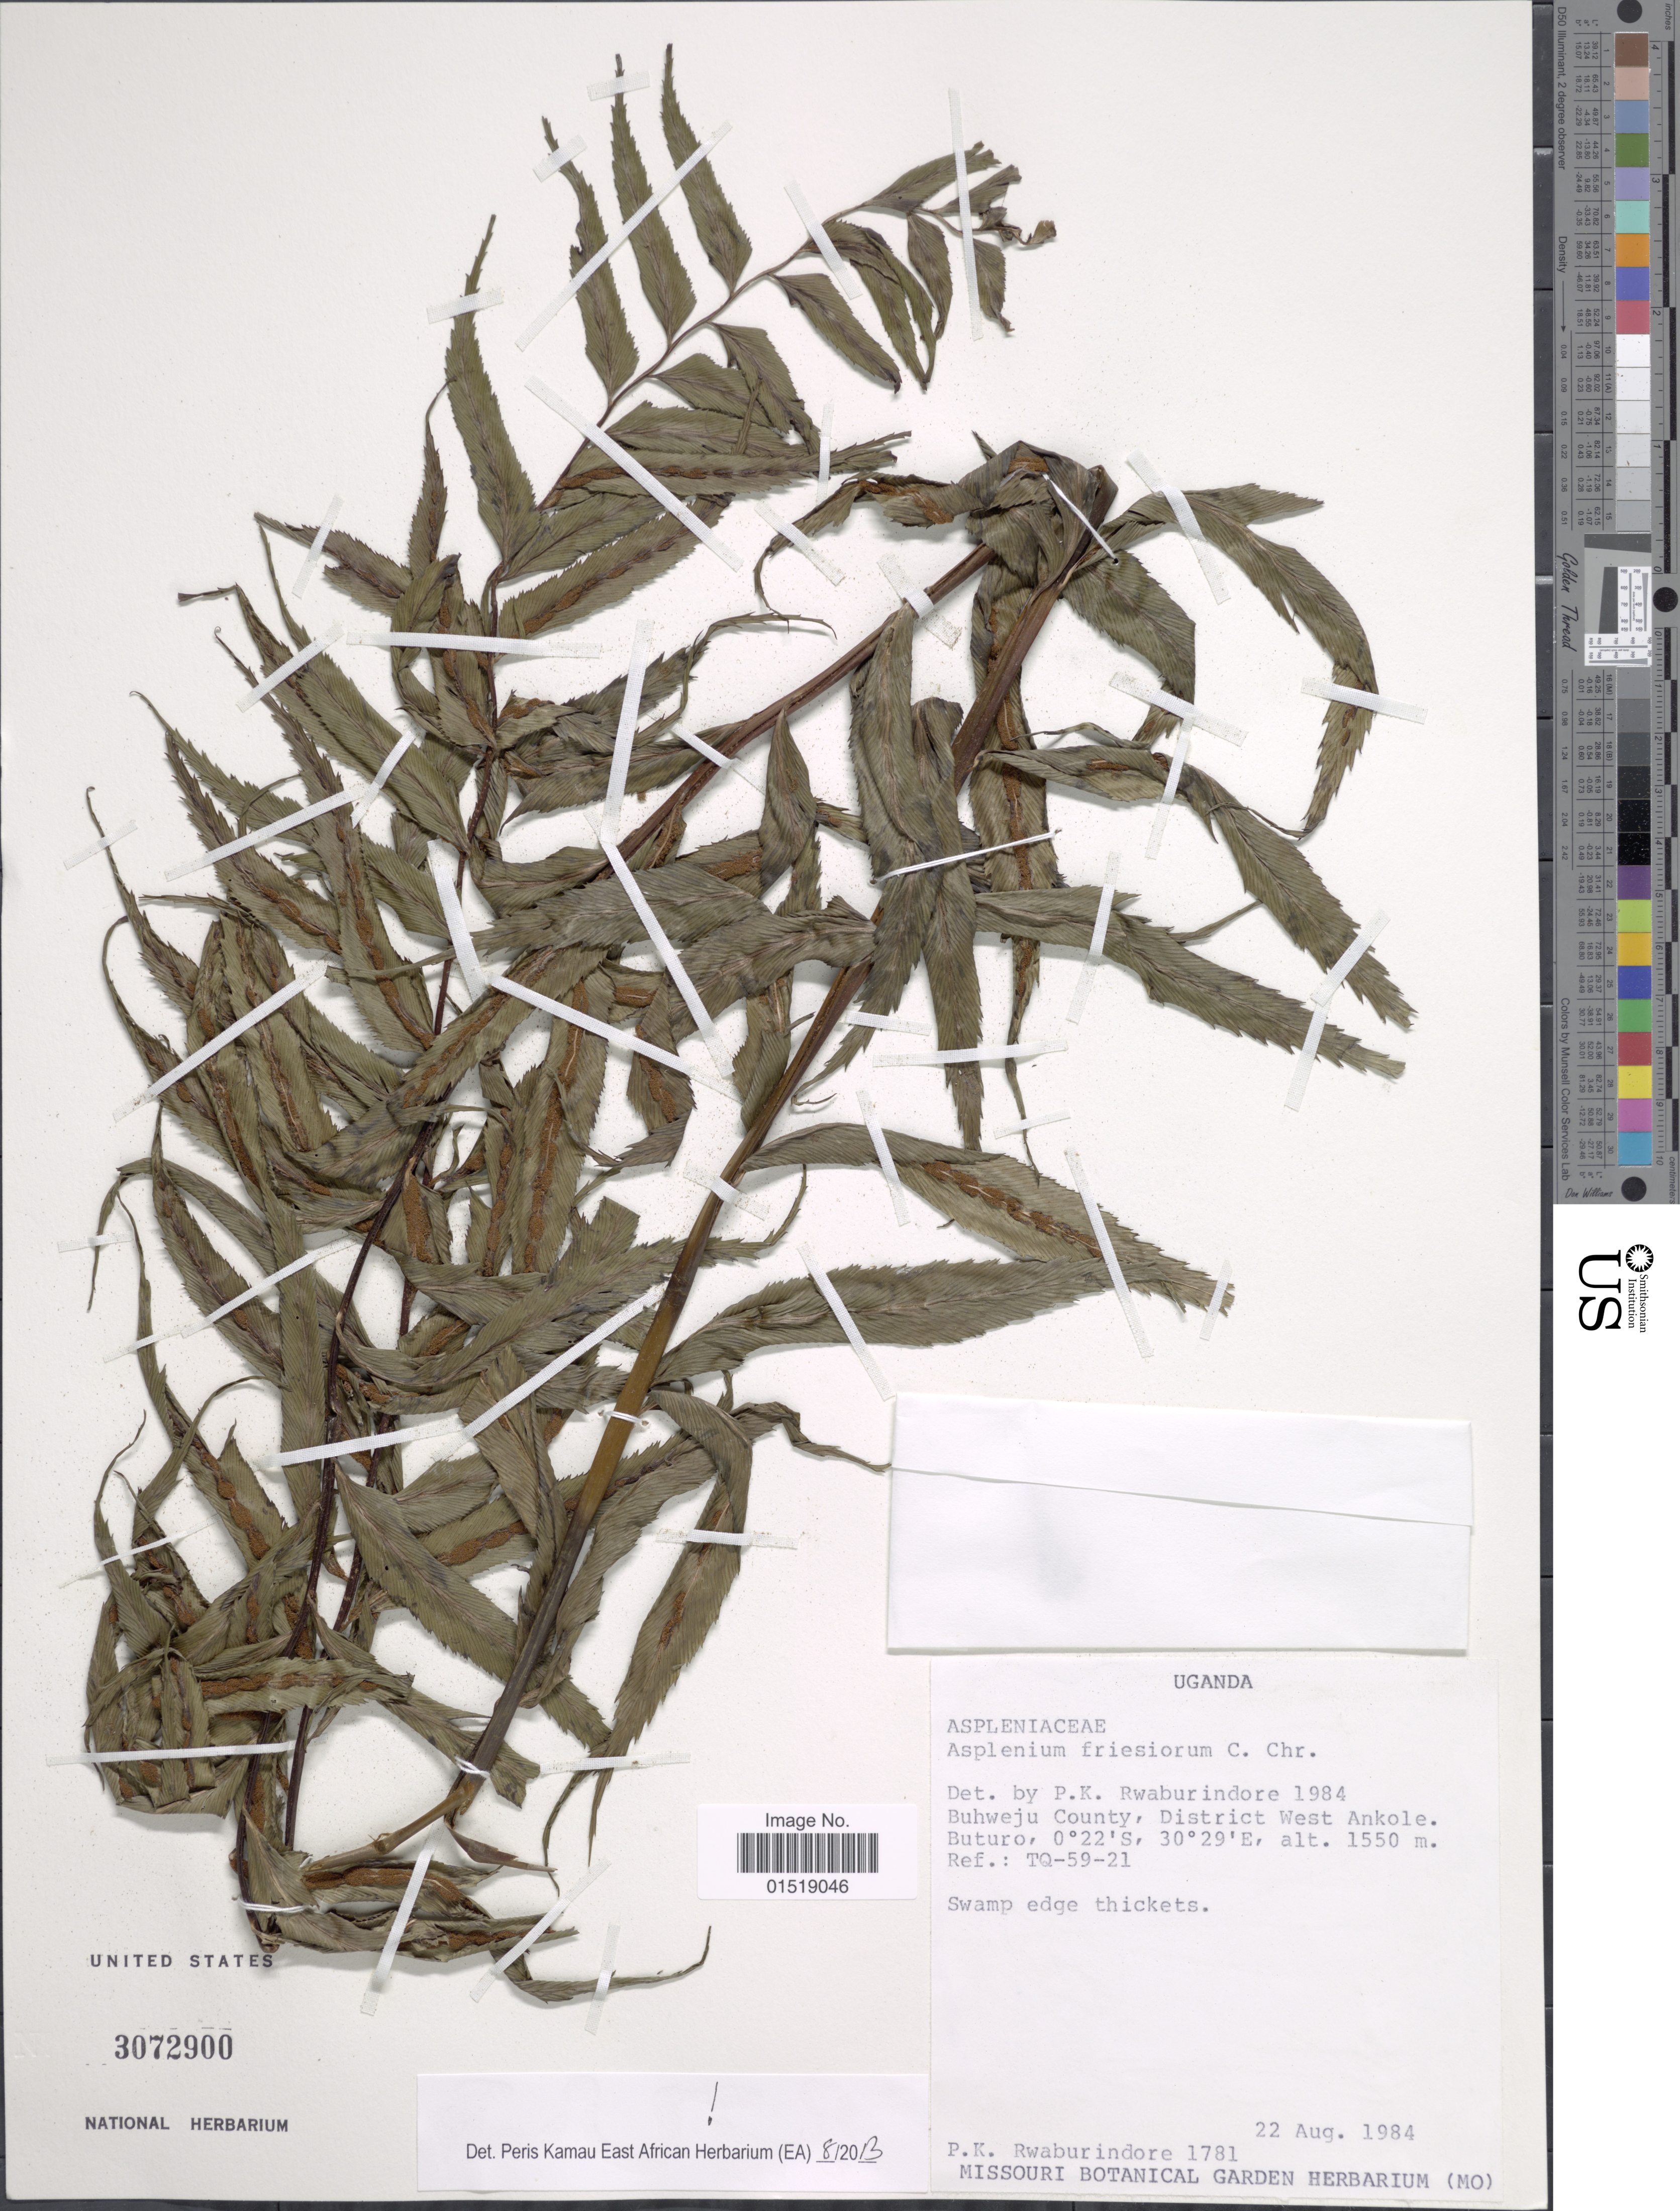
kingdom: Plantae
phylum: Tracheophyta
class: Polypodiopsida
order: Polypodiales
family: Aspleniaceae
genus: Asplenium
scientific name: Asplenium friesiorum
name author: C. Chr.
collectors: P. Rwaburindore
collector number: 1781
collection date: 1984-08-22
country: Uganda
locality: Buhweju County, District West Ankole. Buturo. Ref.: TQ-59-21.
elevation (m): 1550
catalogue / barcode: US 3072900